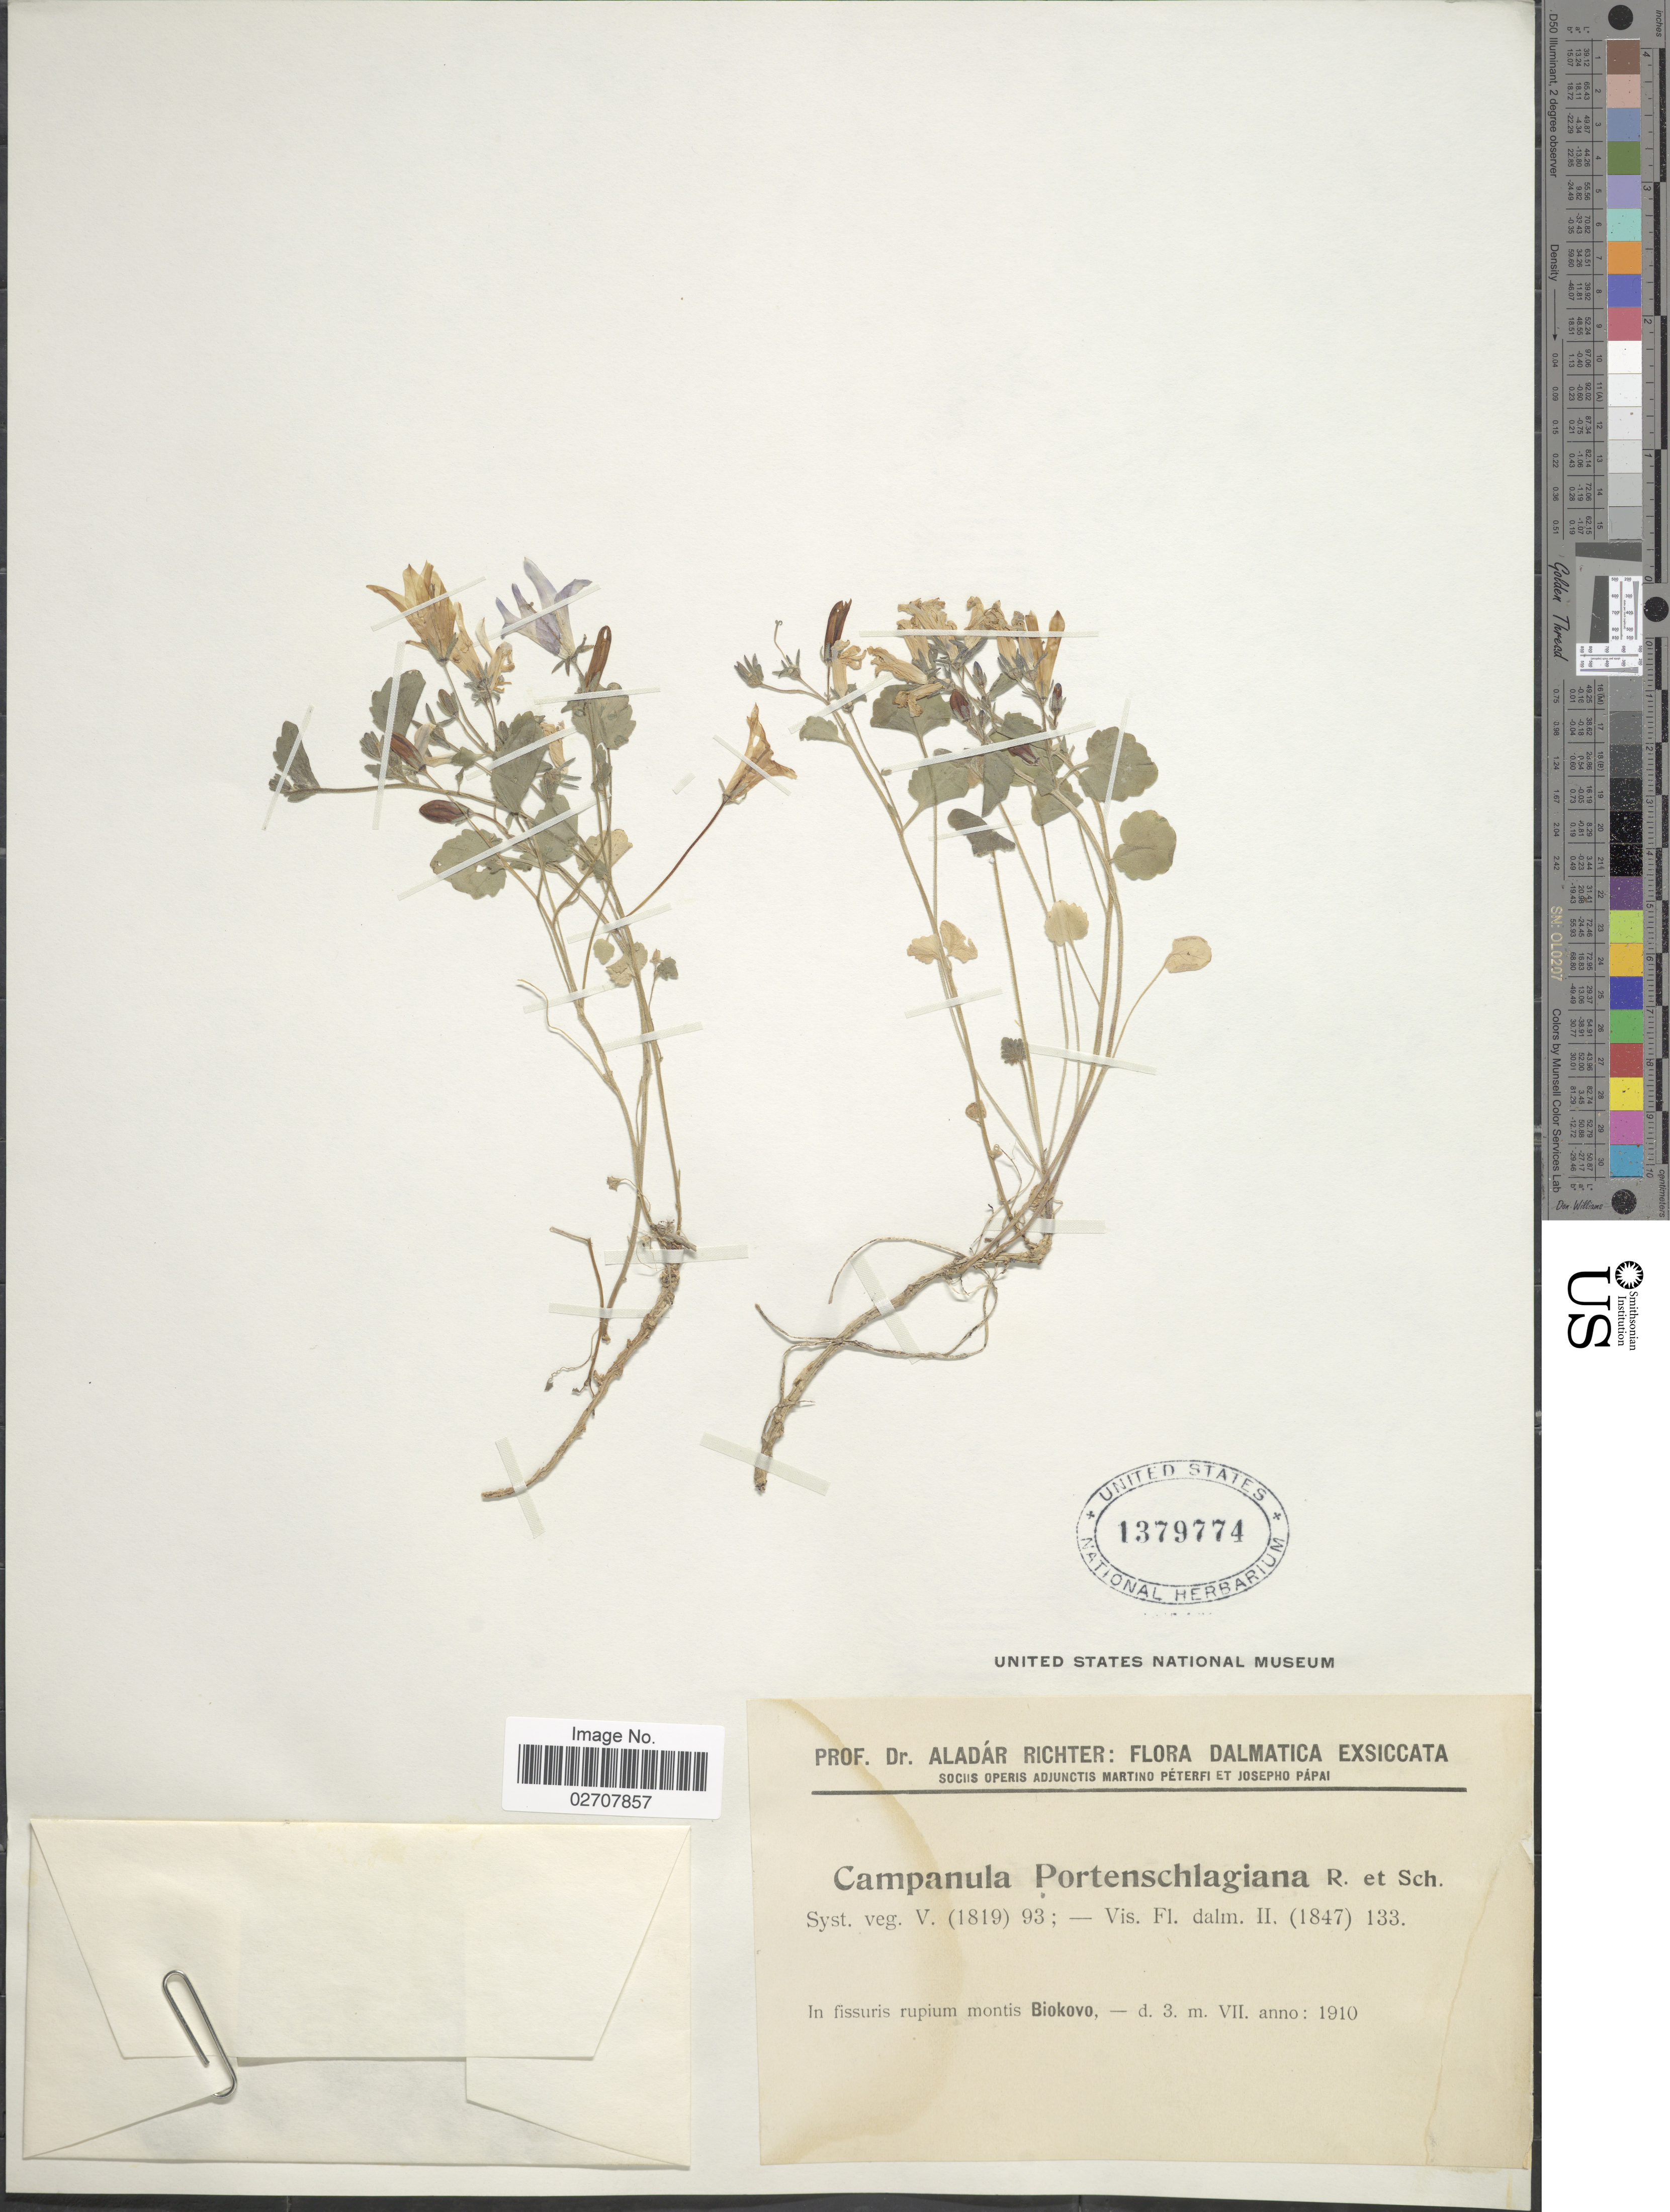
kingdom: Plantae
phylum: Tracheophyta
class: Magnoliopsida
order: Asterales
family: Campanulaceae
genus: Campanula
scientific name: Campanula portenschlagiana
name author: Schult.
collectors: A. Richter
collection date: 1910-07-03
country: Croatia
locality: Dalmatica. In fissuris rupium montis Biokovo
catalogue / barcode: US 1379774